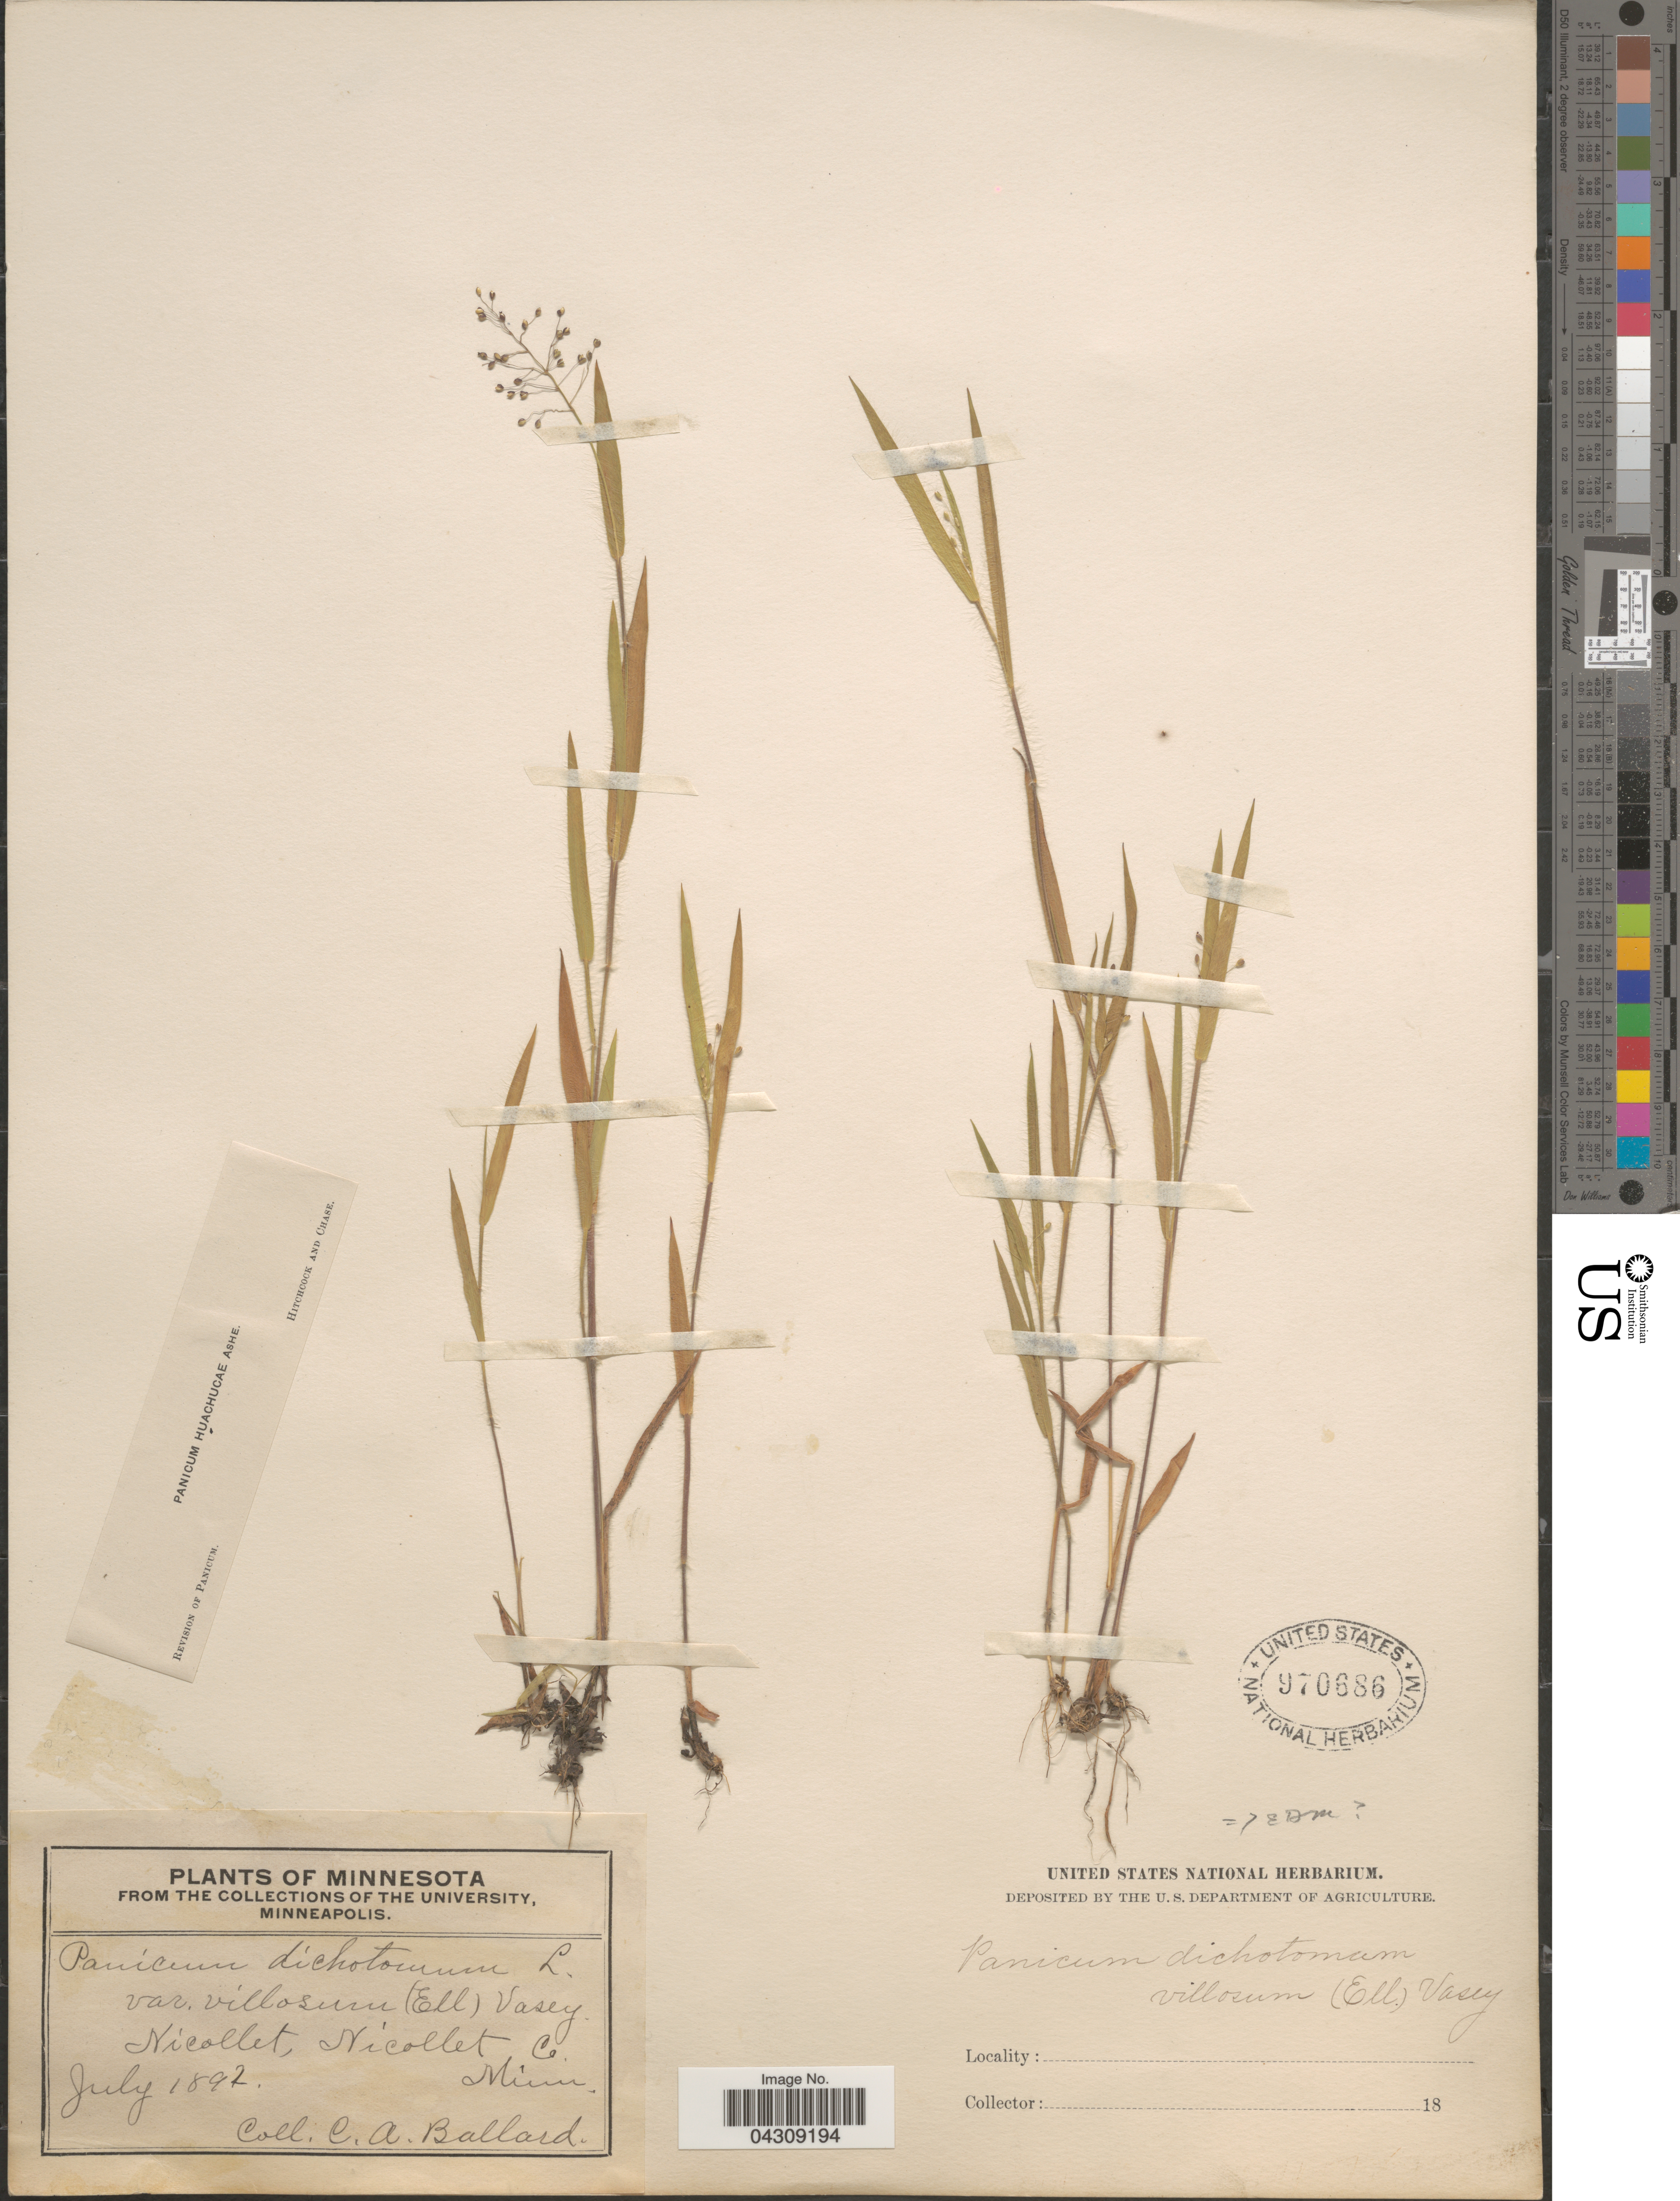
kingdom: Plantae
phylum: Tracheophyta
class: Liliopsida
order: Poales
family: Poaceae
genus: Dichanthelium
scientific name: Dichanthelium acuminatum var. acuminatum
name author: (Sw.) Gould & C.A. Clark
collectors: C. A. Ballard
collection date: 1892-07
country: United States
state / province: Minnesota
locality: Nicollet, Nicollet Co.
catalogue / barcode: US 970686